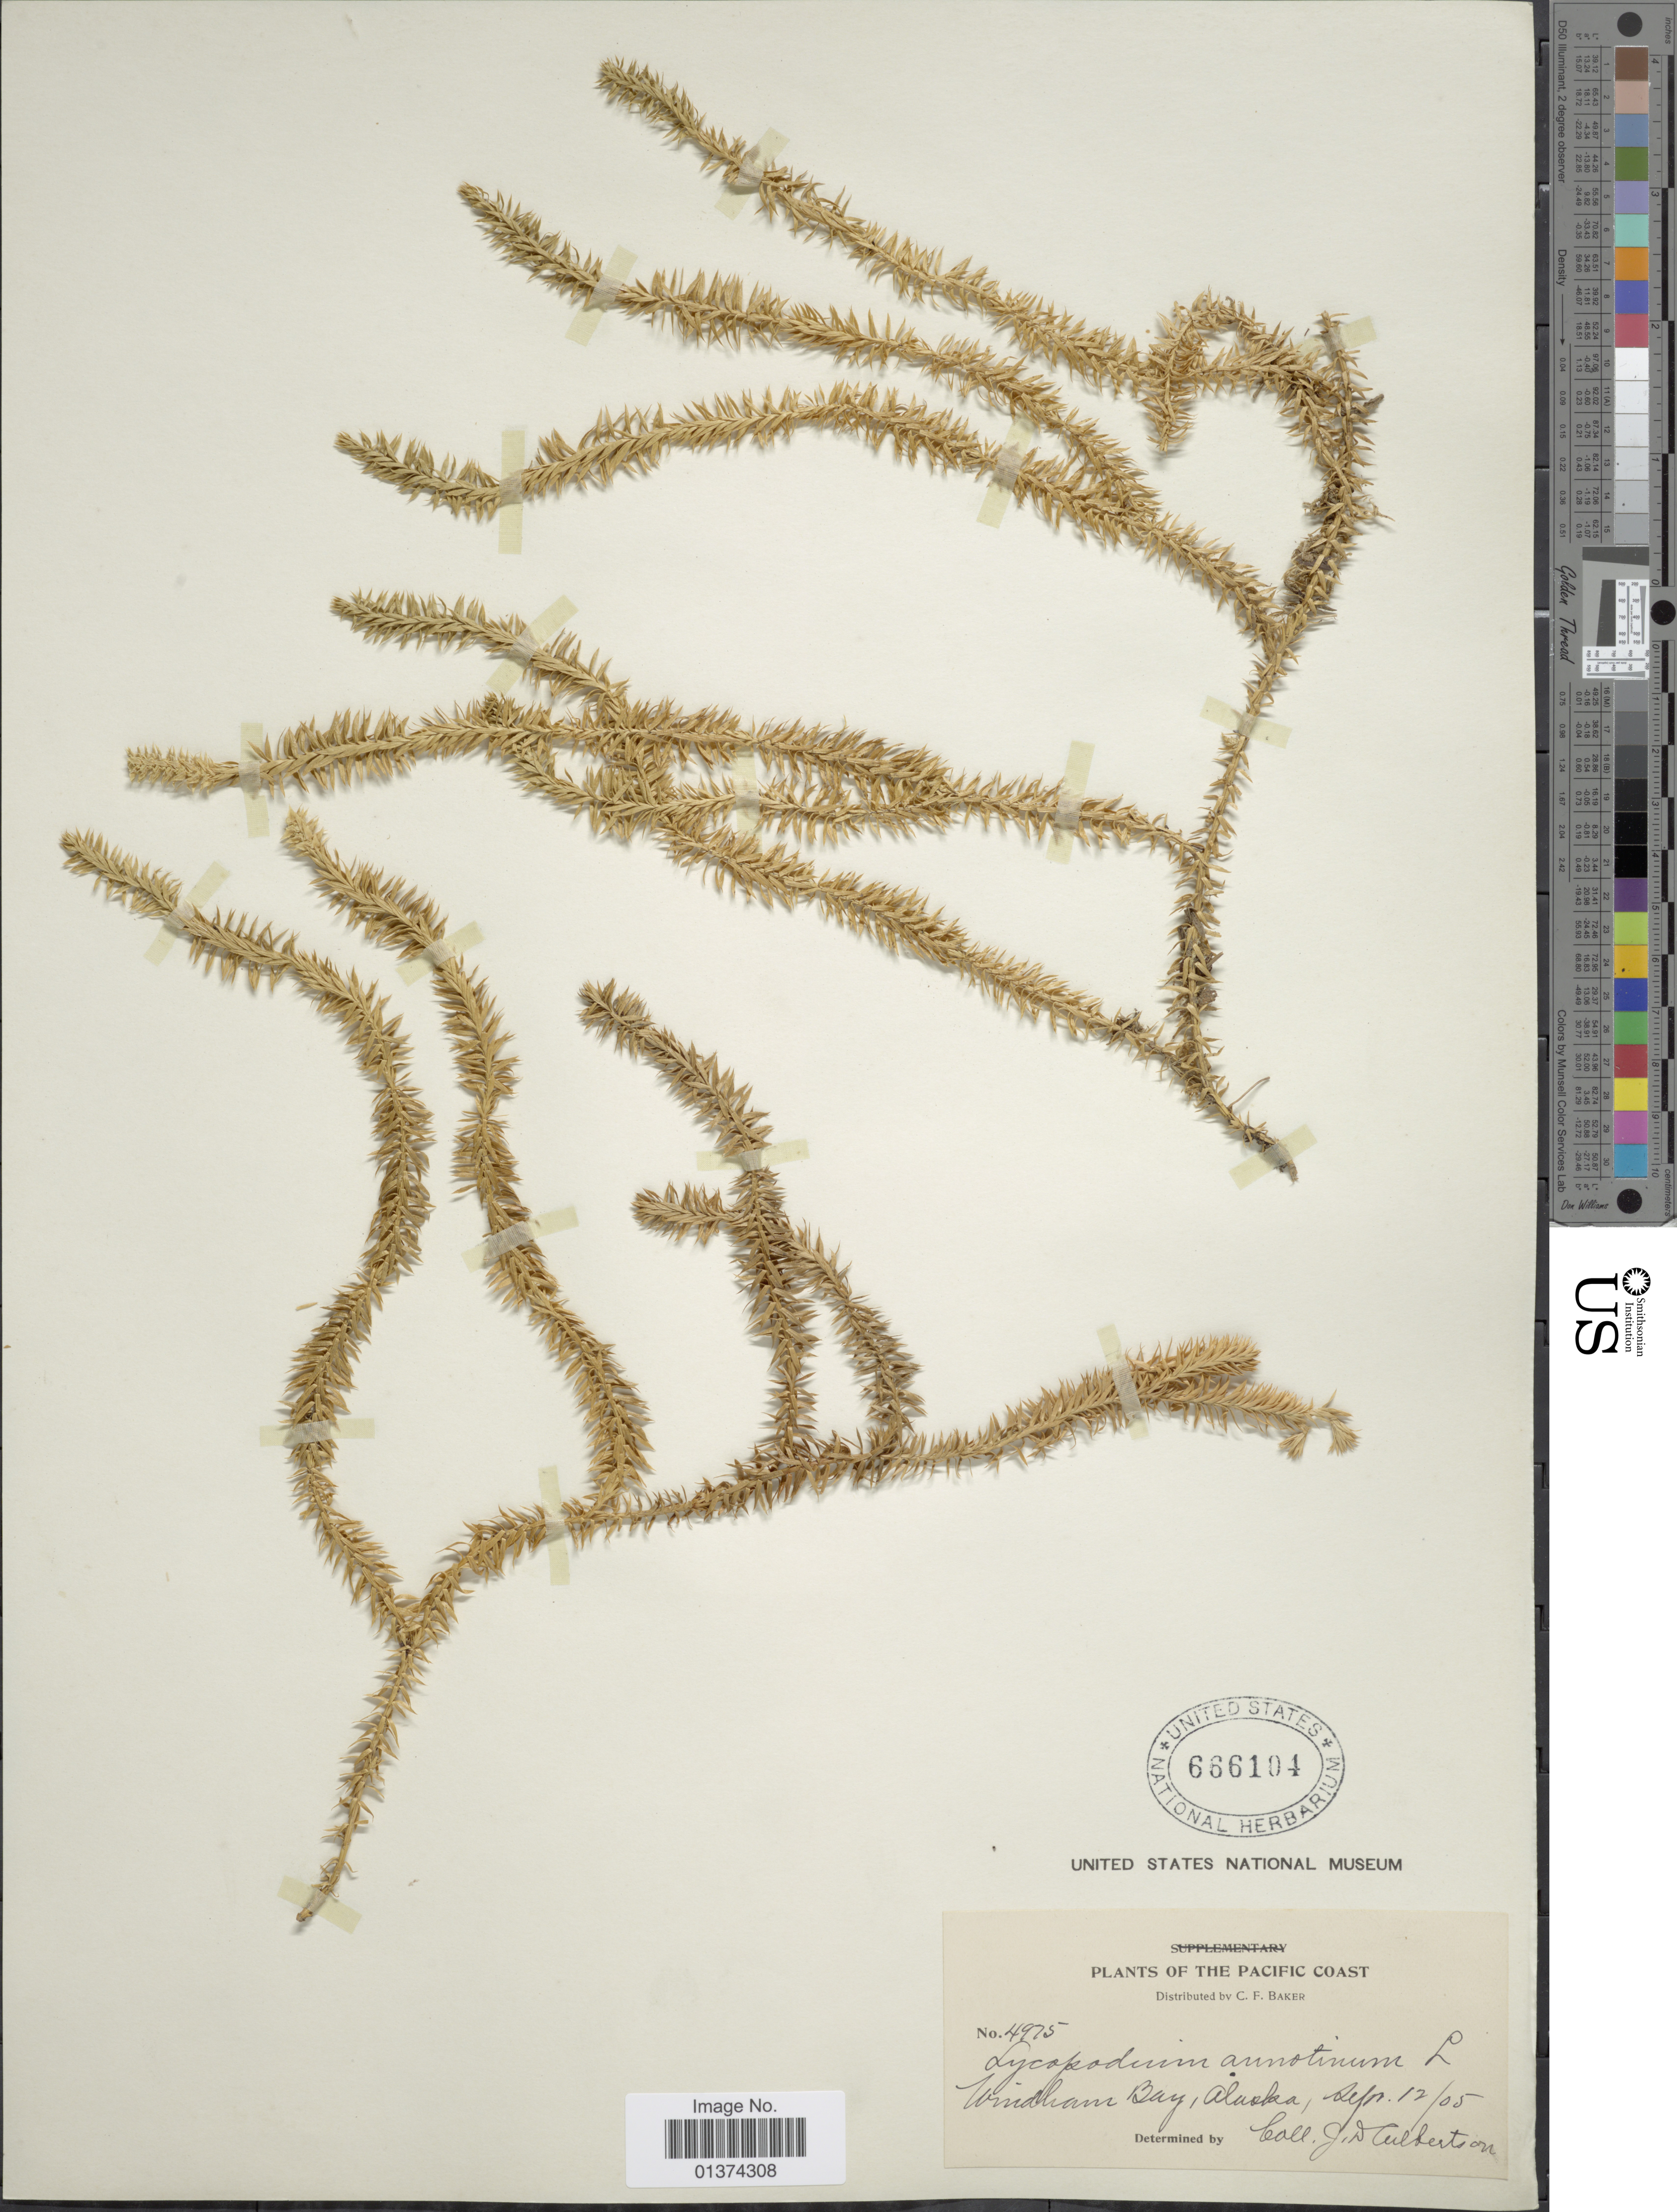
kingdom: Plantae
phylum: Tracheophyta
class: Lycopodiopsida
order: Lycopodiales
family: Lycopodiaceae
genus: Spinulum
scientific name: Spinulum annotinum subsp. annotinum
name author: (L.) A. Haines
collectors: J. Culberton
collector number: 4975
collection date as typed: Transcribed d/m/y: 12/9/5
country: United States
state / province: Alaska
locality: Pacific Coast, Windham Bay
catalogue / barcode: US 666104